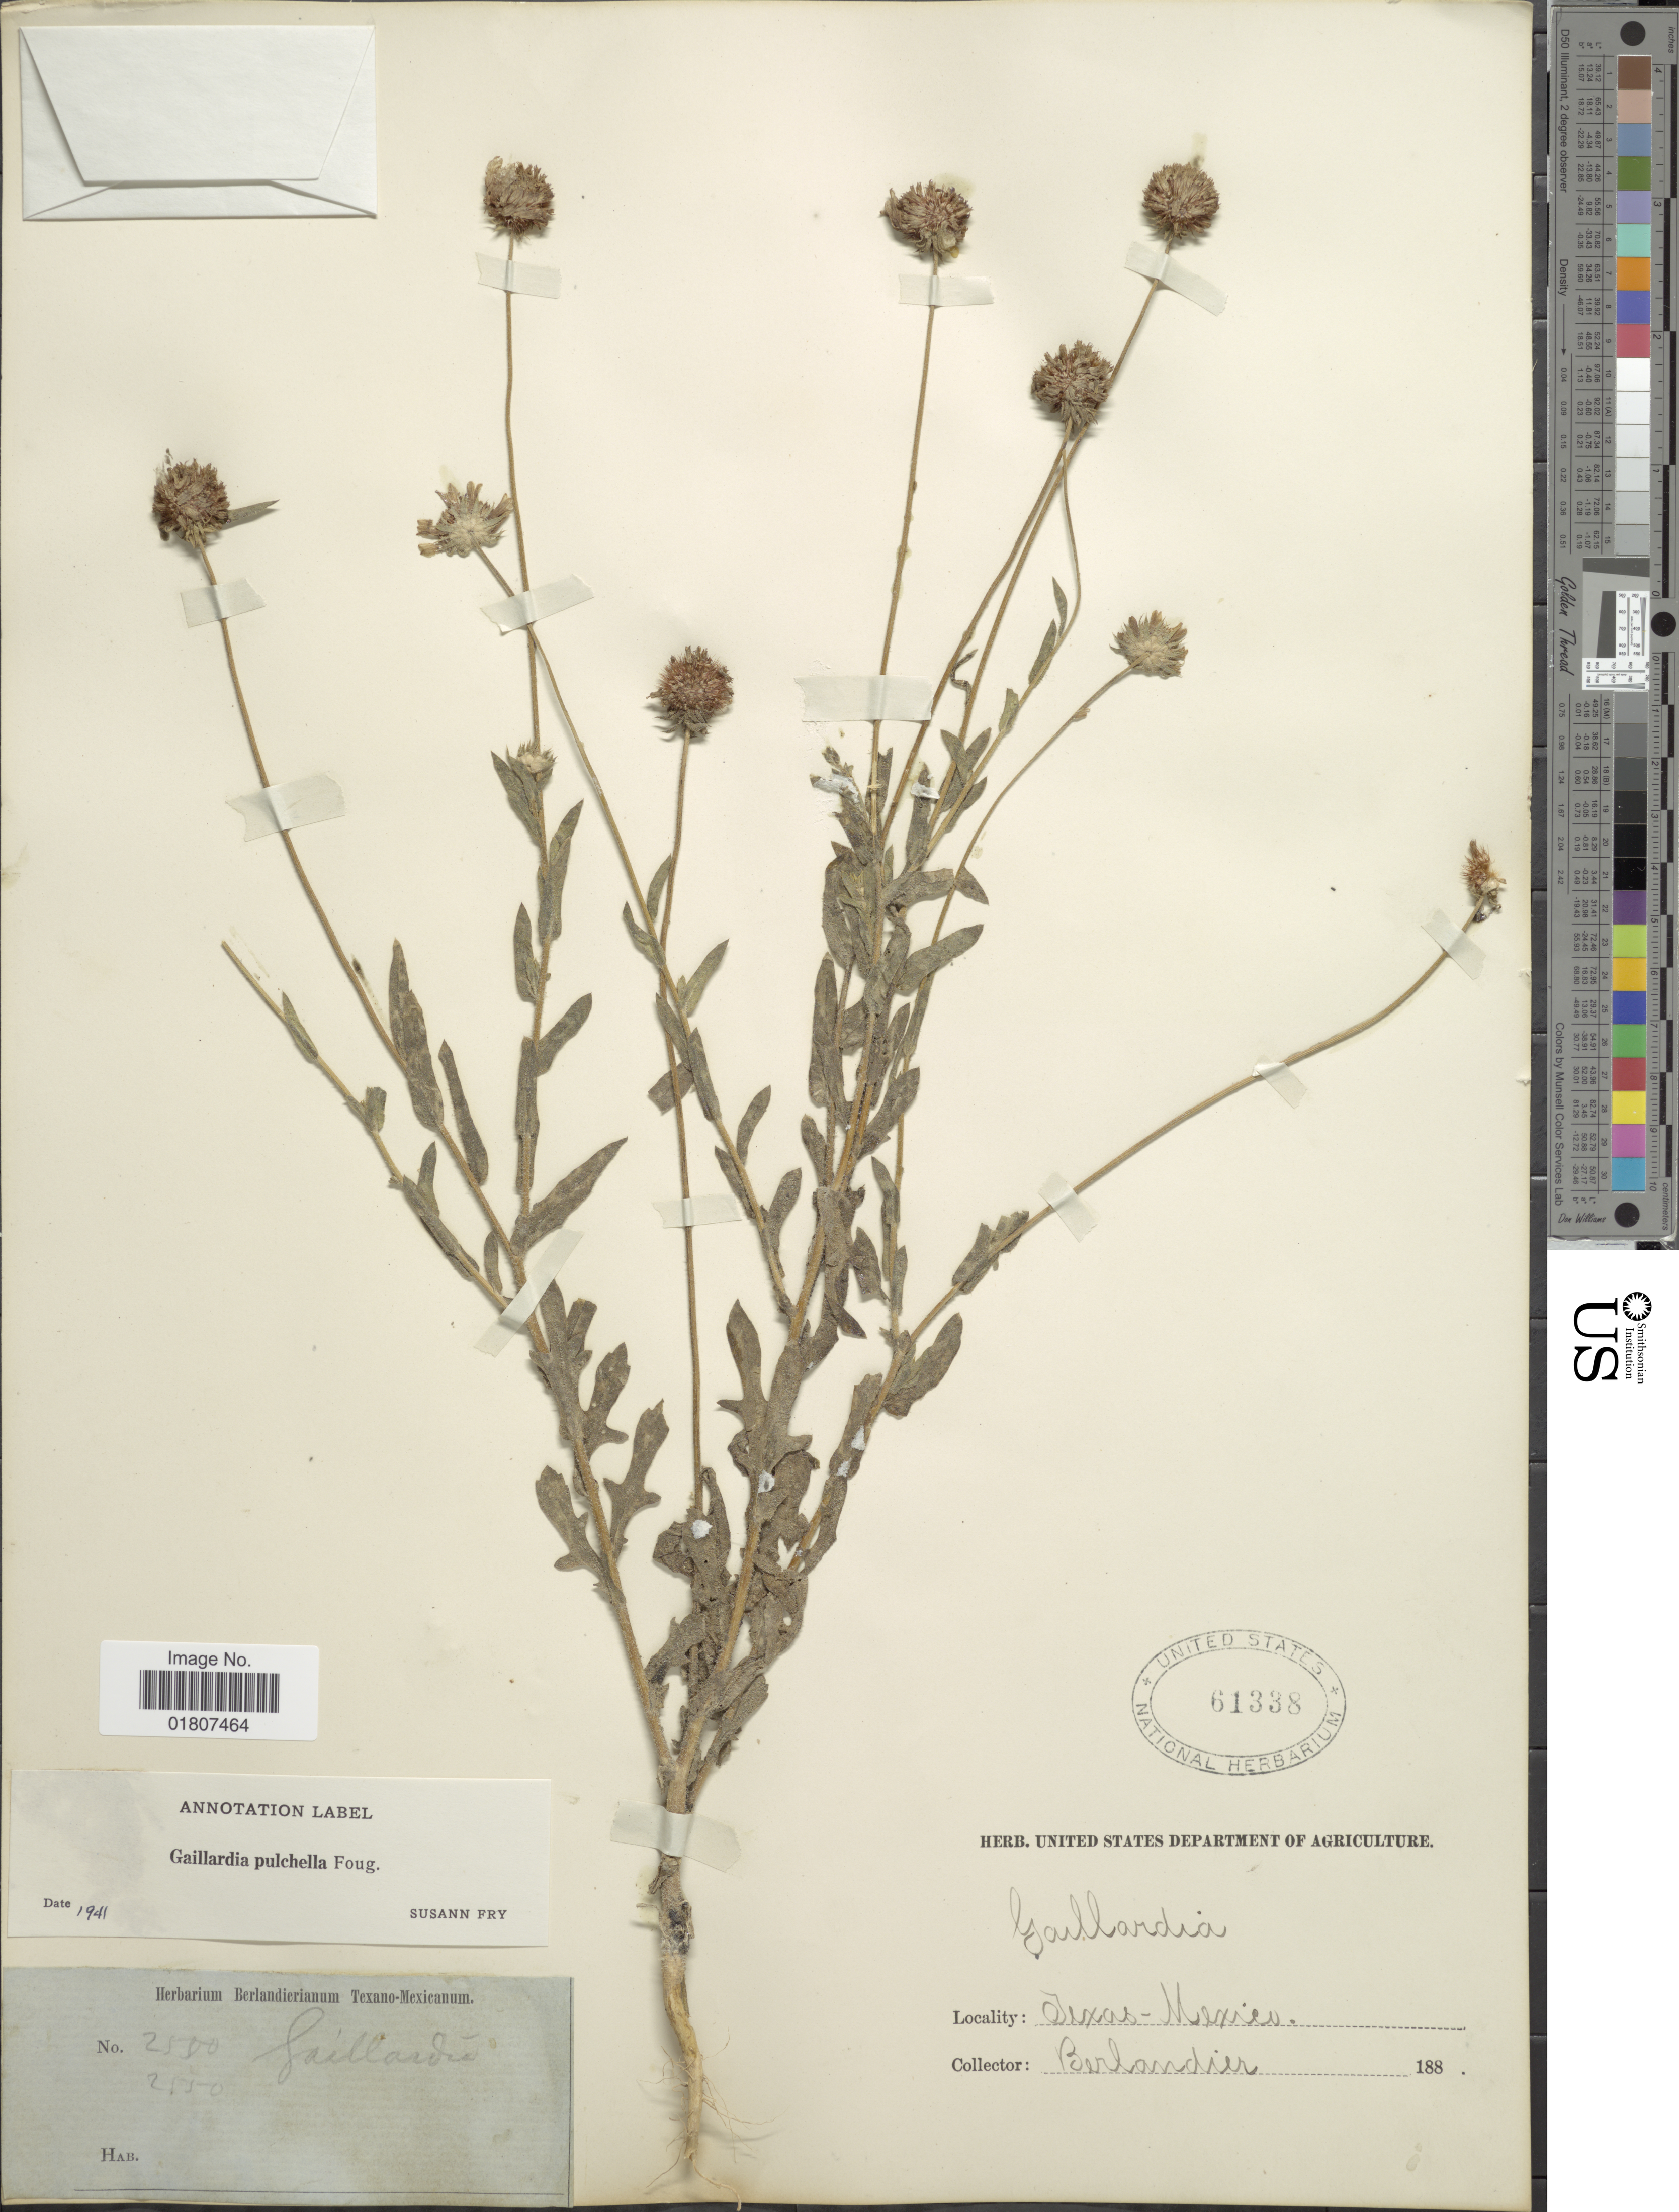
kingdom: Plantae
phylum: Tracheophyta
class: Magnoliopsida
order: Asterales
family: Asteraceae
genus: Gaillardia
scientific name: Gaillardia pulchella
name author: Foug.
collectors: J. L. Berlandier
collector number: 2550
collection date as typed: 188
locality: Texas-Mexico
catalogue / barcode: US 61338